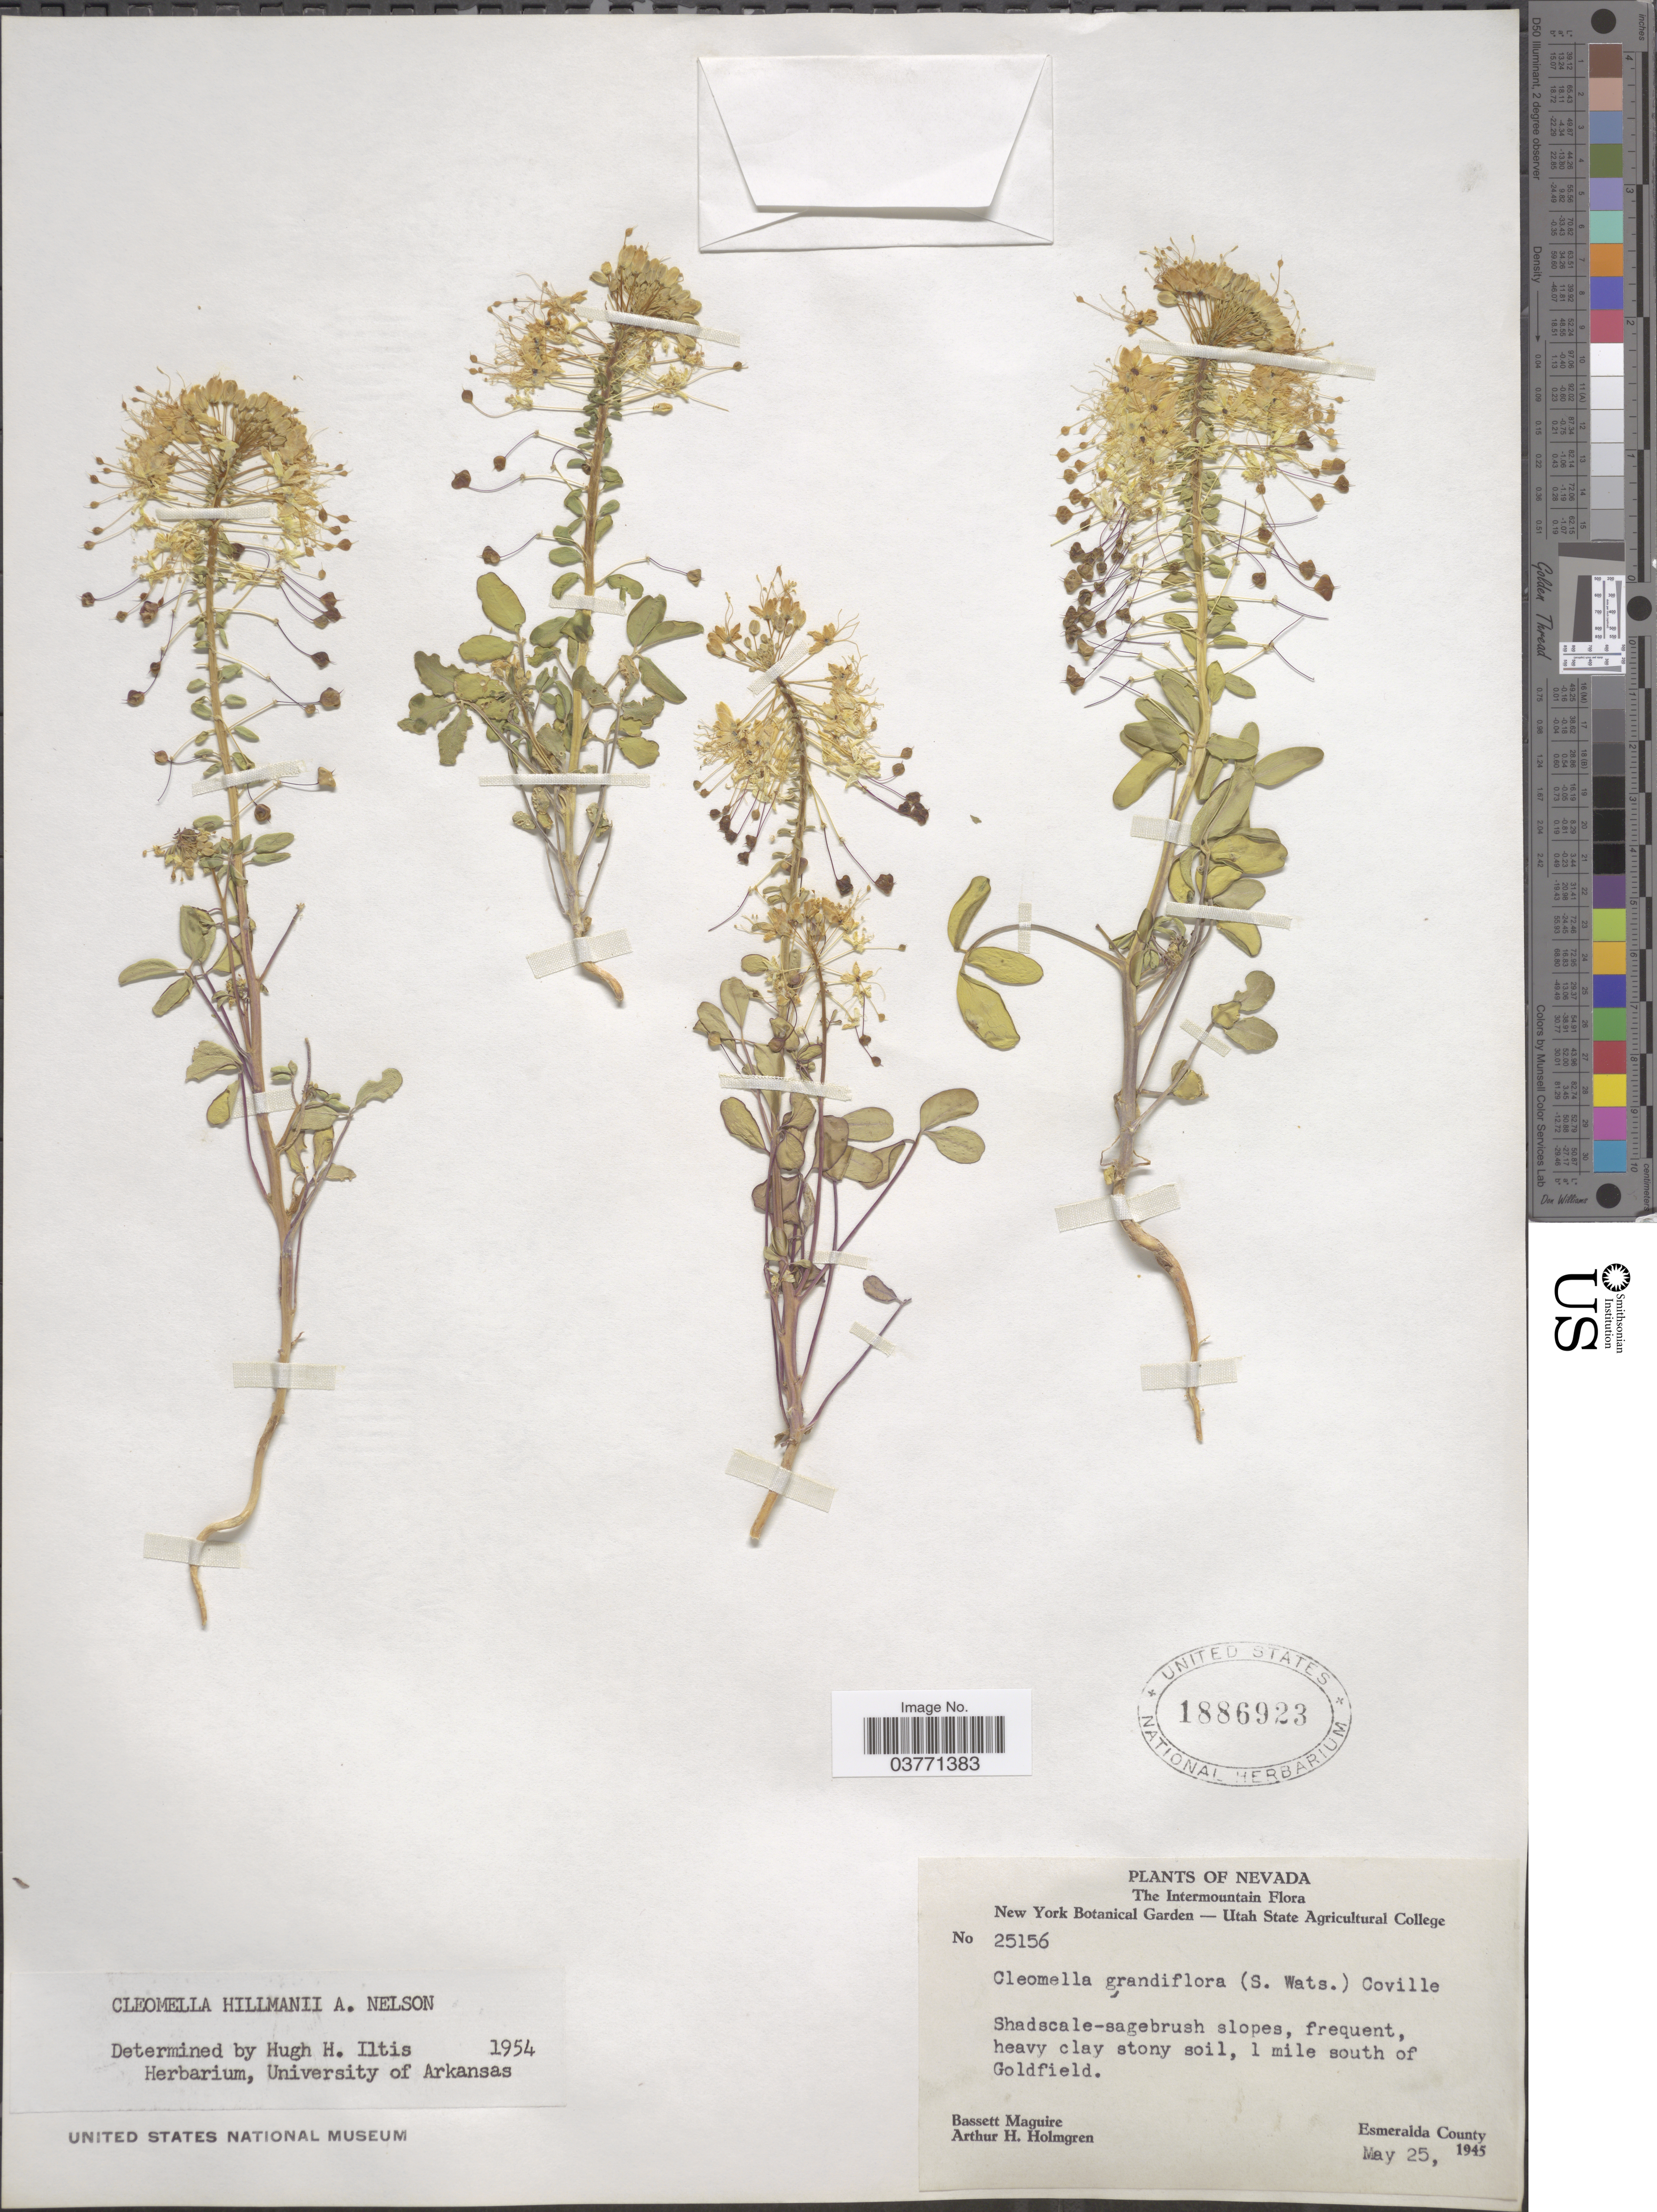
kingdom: Plantae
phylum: Tracheophyta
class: Magnoliopsida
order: Brassicales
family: Cleomaceae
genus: Cleomella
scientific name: Cleomella hillmanii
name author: A. Nelson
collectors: B. Maguire & A. H. Holmgren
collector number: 25156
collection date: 1945-05-25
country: United States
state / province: Nevada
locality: The Intermountain. 1 mile south of Goldfield. Esmeralda County.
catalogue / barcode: US 1886923